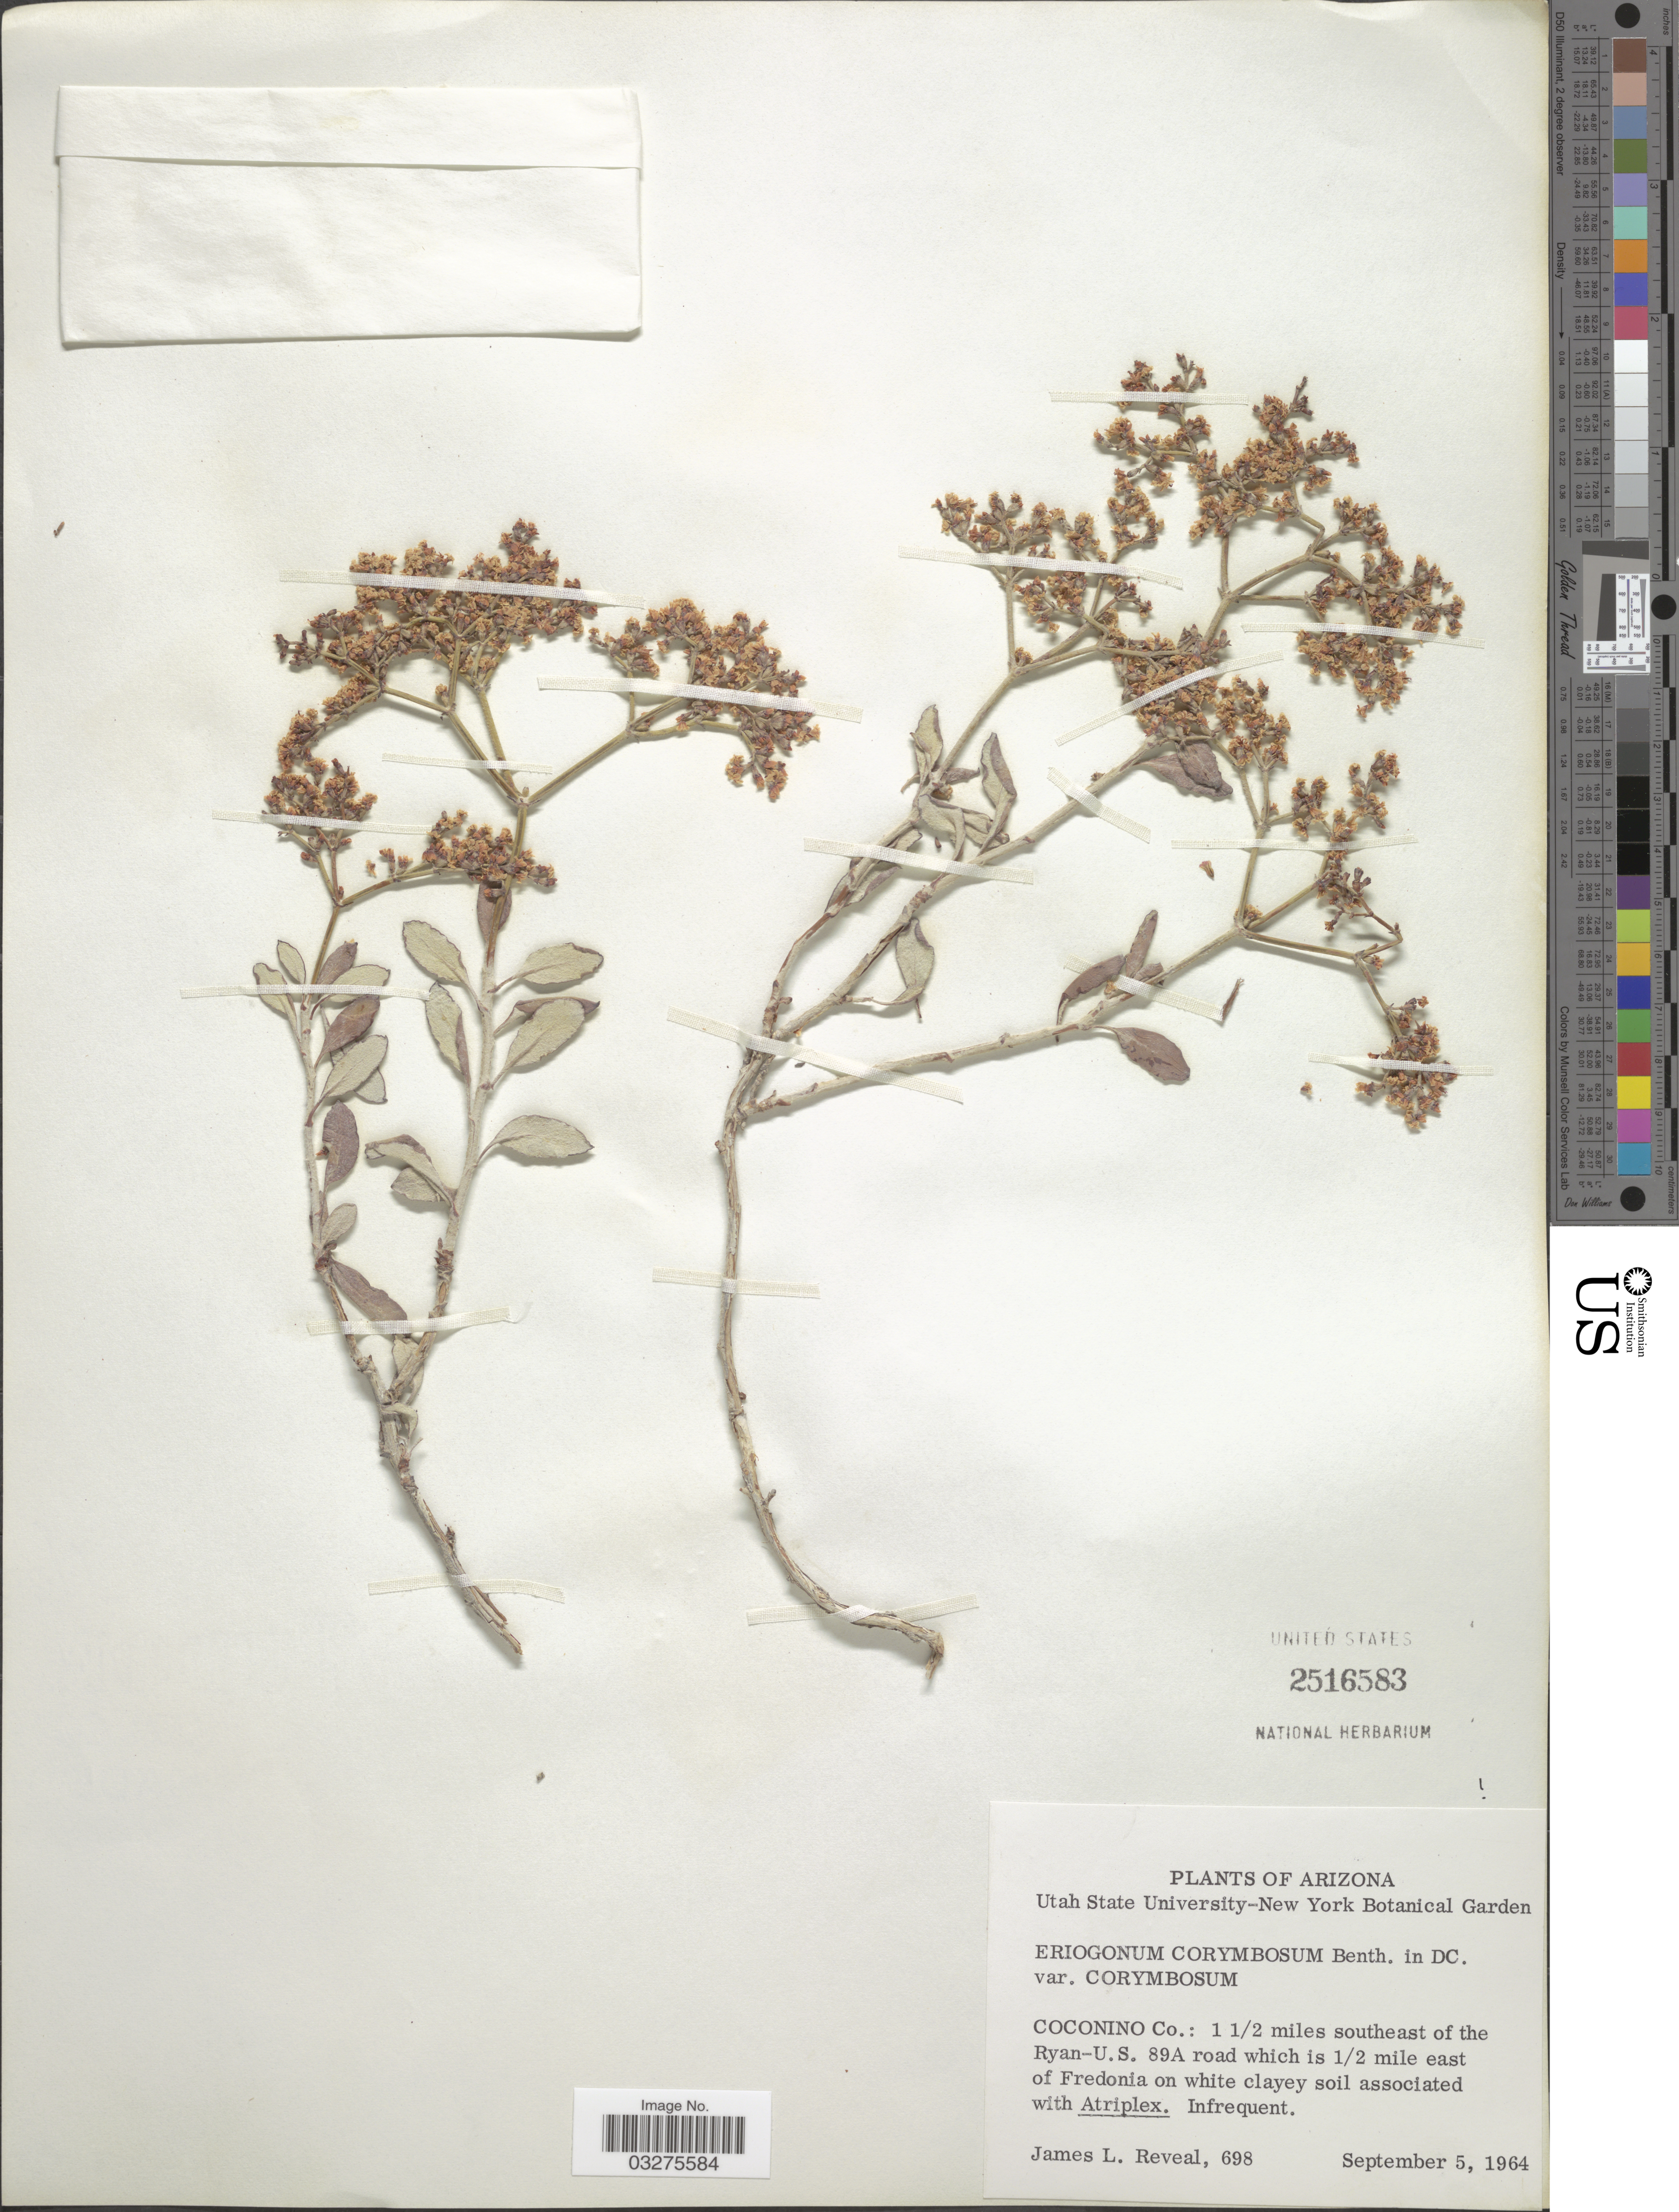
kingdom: Plantae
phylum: Tracheophyta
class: Magnoliopsida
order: Caryophyllales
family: Polygonaceae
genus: Eriogonum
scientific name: Eriogonum corymbosum var. corymbosum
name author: Benth.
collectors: J. L. Reveal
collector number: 698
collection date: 1964-09-05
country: United States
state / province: Arizona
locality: Coconino Co.: 1½ miles southeast of the Ryan-U.S. 89A road which is ½ mile east of Fredonia.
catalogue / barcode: US 2516583